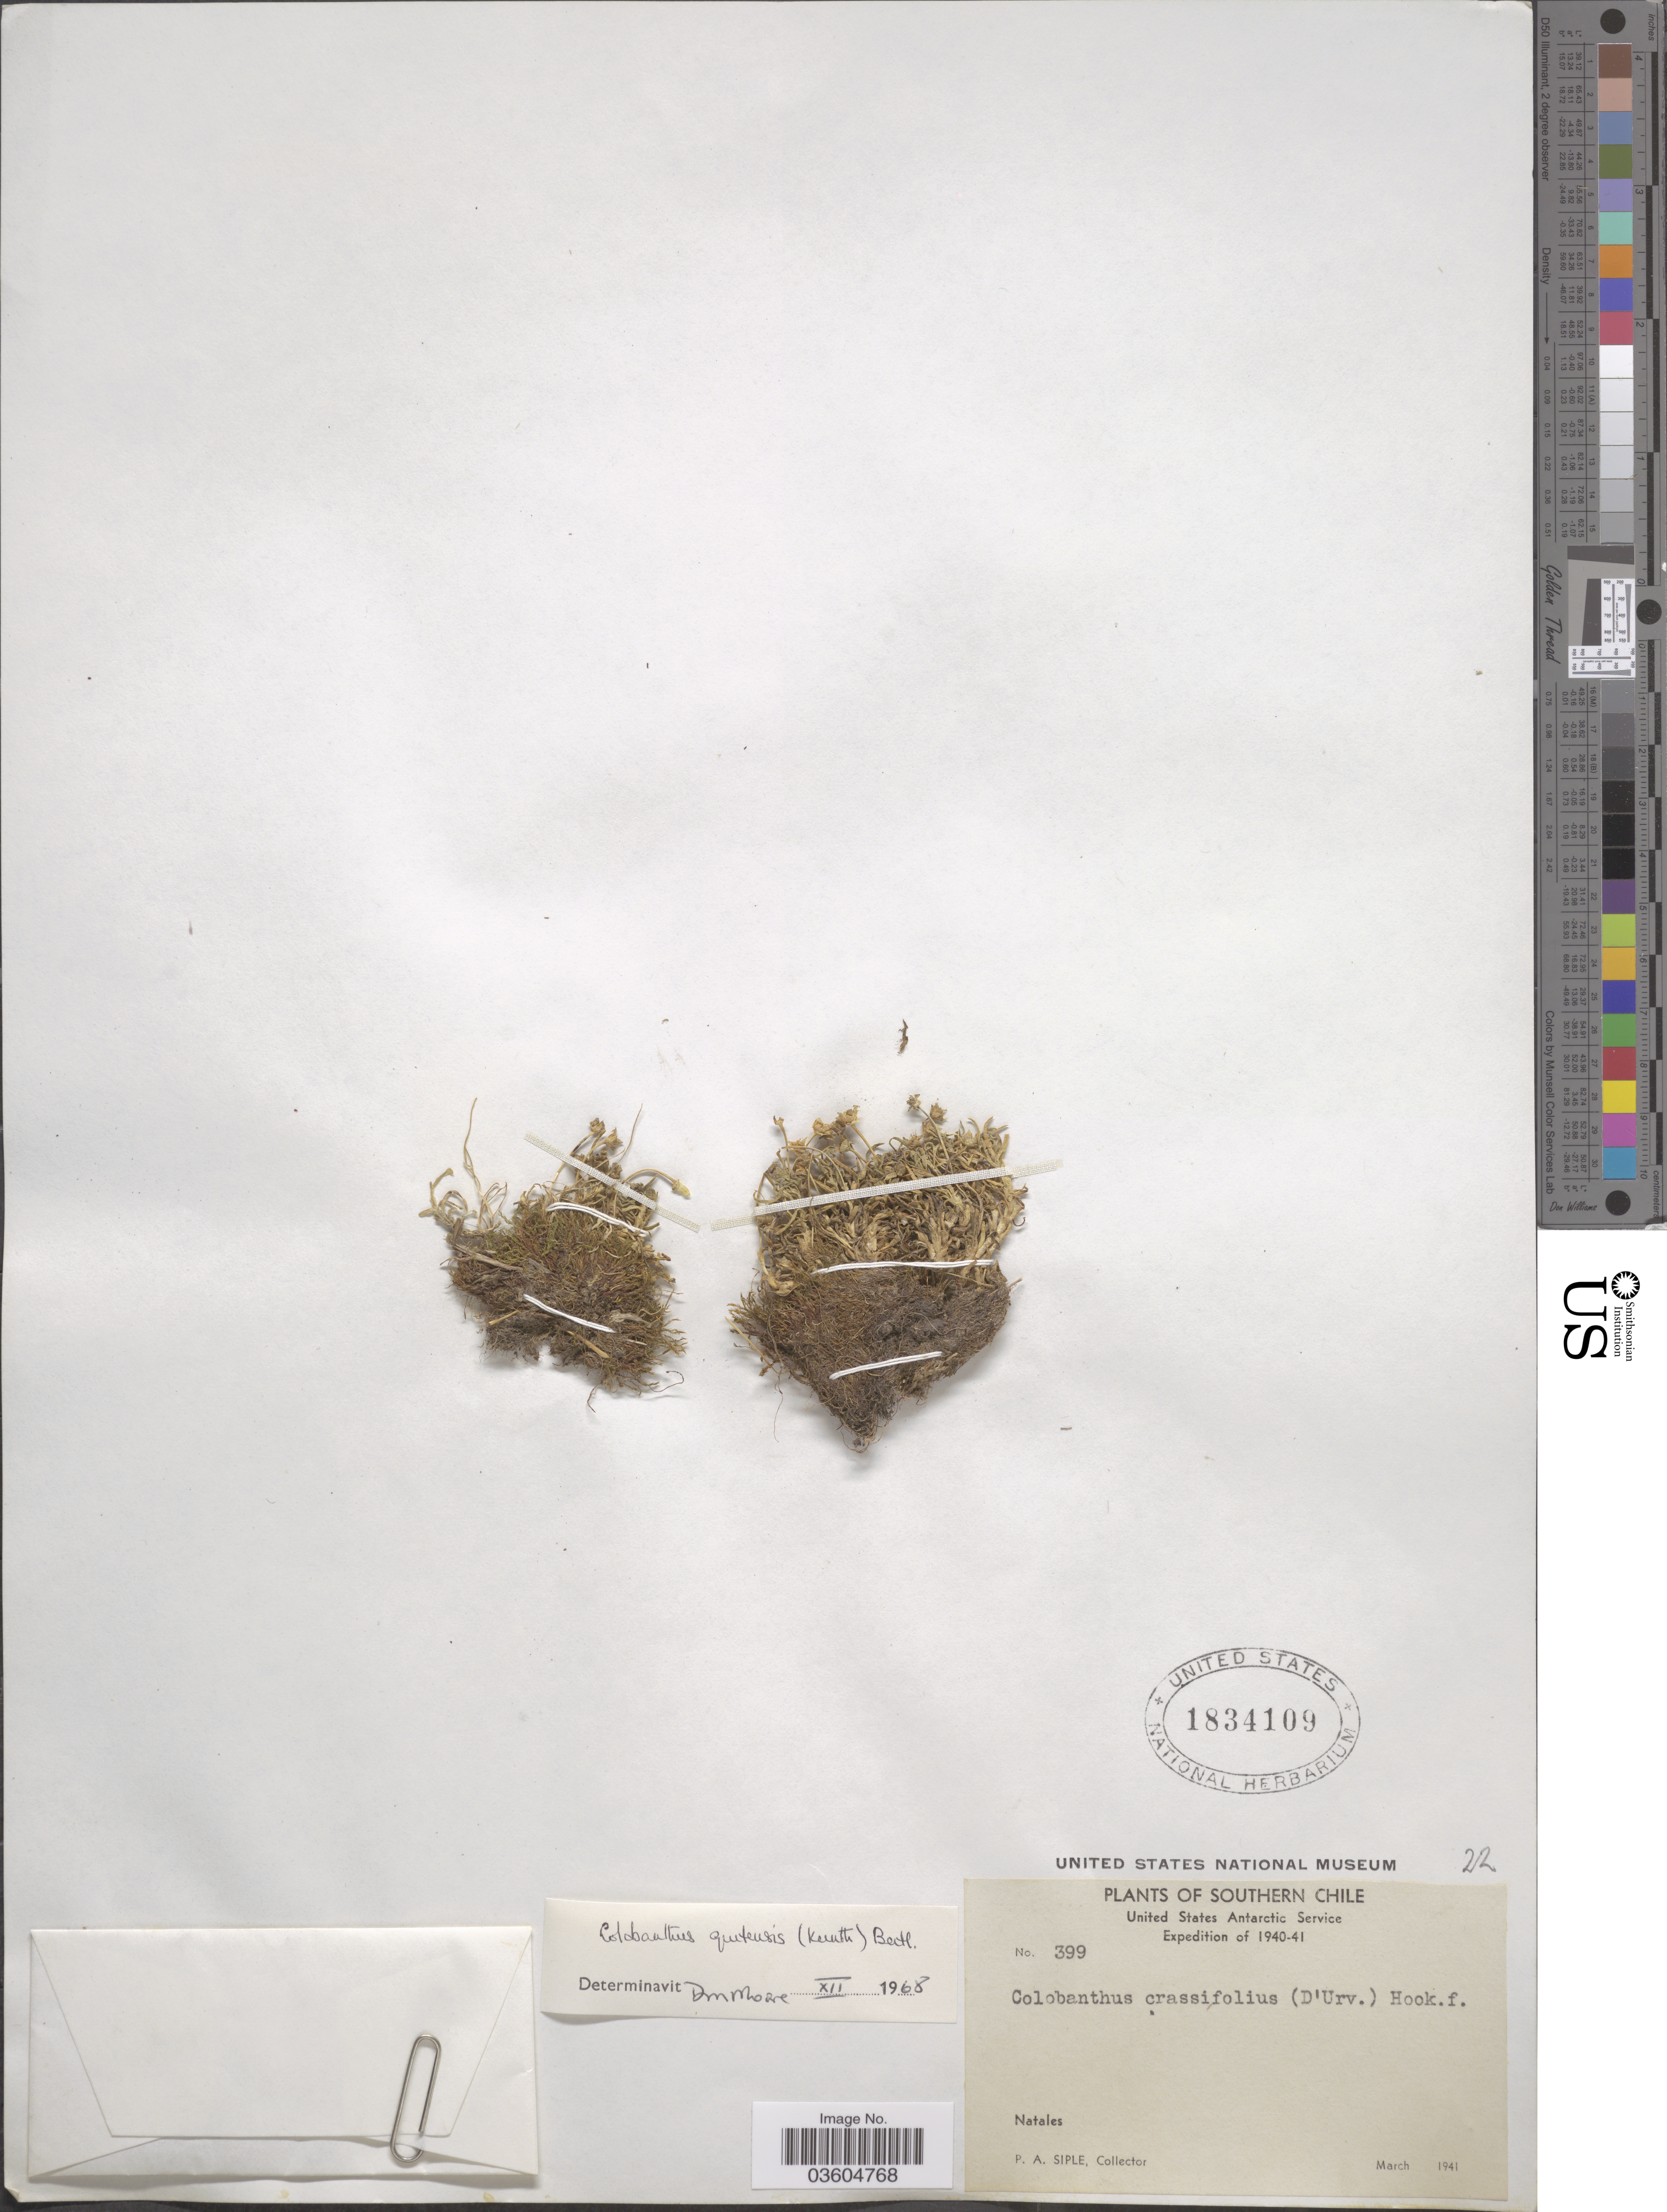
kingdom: Plantae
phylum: Tracheophyta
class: Magnoliopsida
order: Caryophyllales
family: Caryophyllaceae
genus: Colobanthus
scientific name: Colobanthus quitensis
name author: (Kunth) Bartl.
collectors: P. Siple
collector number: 399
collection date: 1941-03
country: Chile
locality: Southern Chile. Natales.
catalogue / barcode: US 1834109